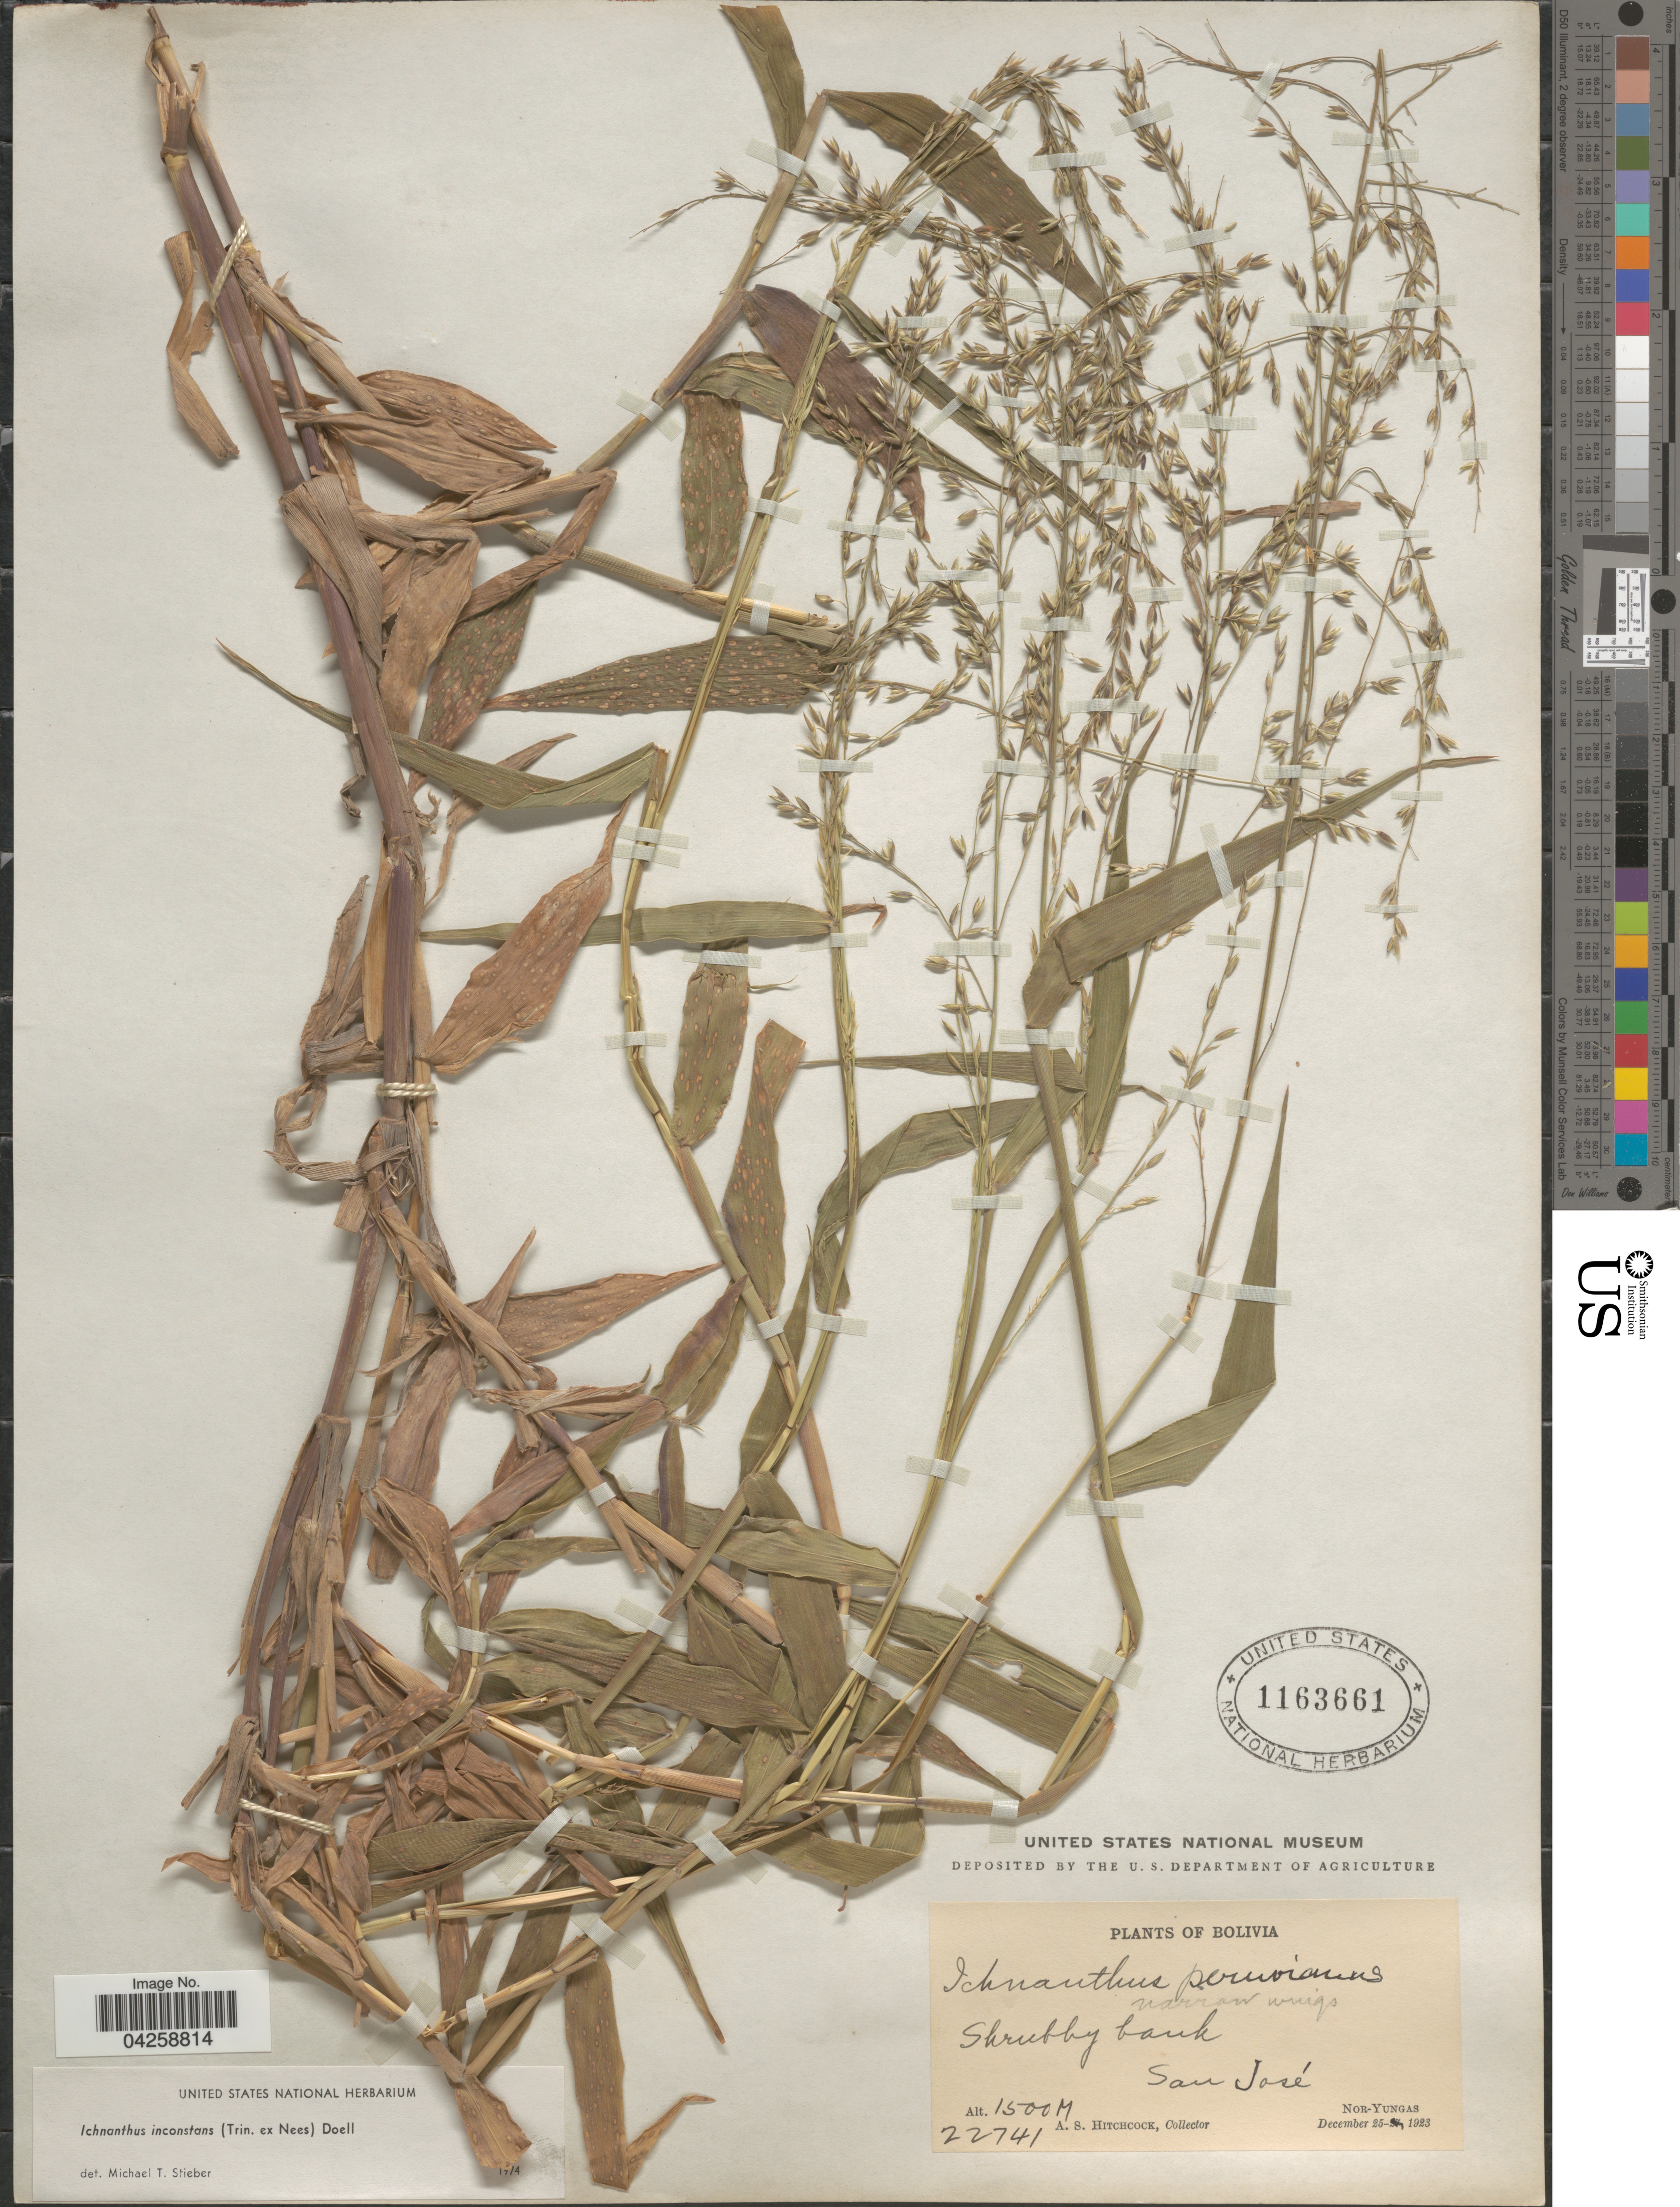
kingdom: Plantae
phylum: Tracheophyta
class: Liliopsida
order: Poales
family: Poaceae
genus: Ichnanthus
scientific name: Ichnanthus inconstans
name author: (Trin. ex Nees) Döll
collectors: A. S. Hitchcock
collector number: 22741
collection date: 1923-12-25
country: Bolivia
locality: San José. Nor-Yungas.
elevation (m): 1500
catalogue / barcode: US 1163661